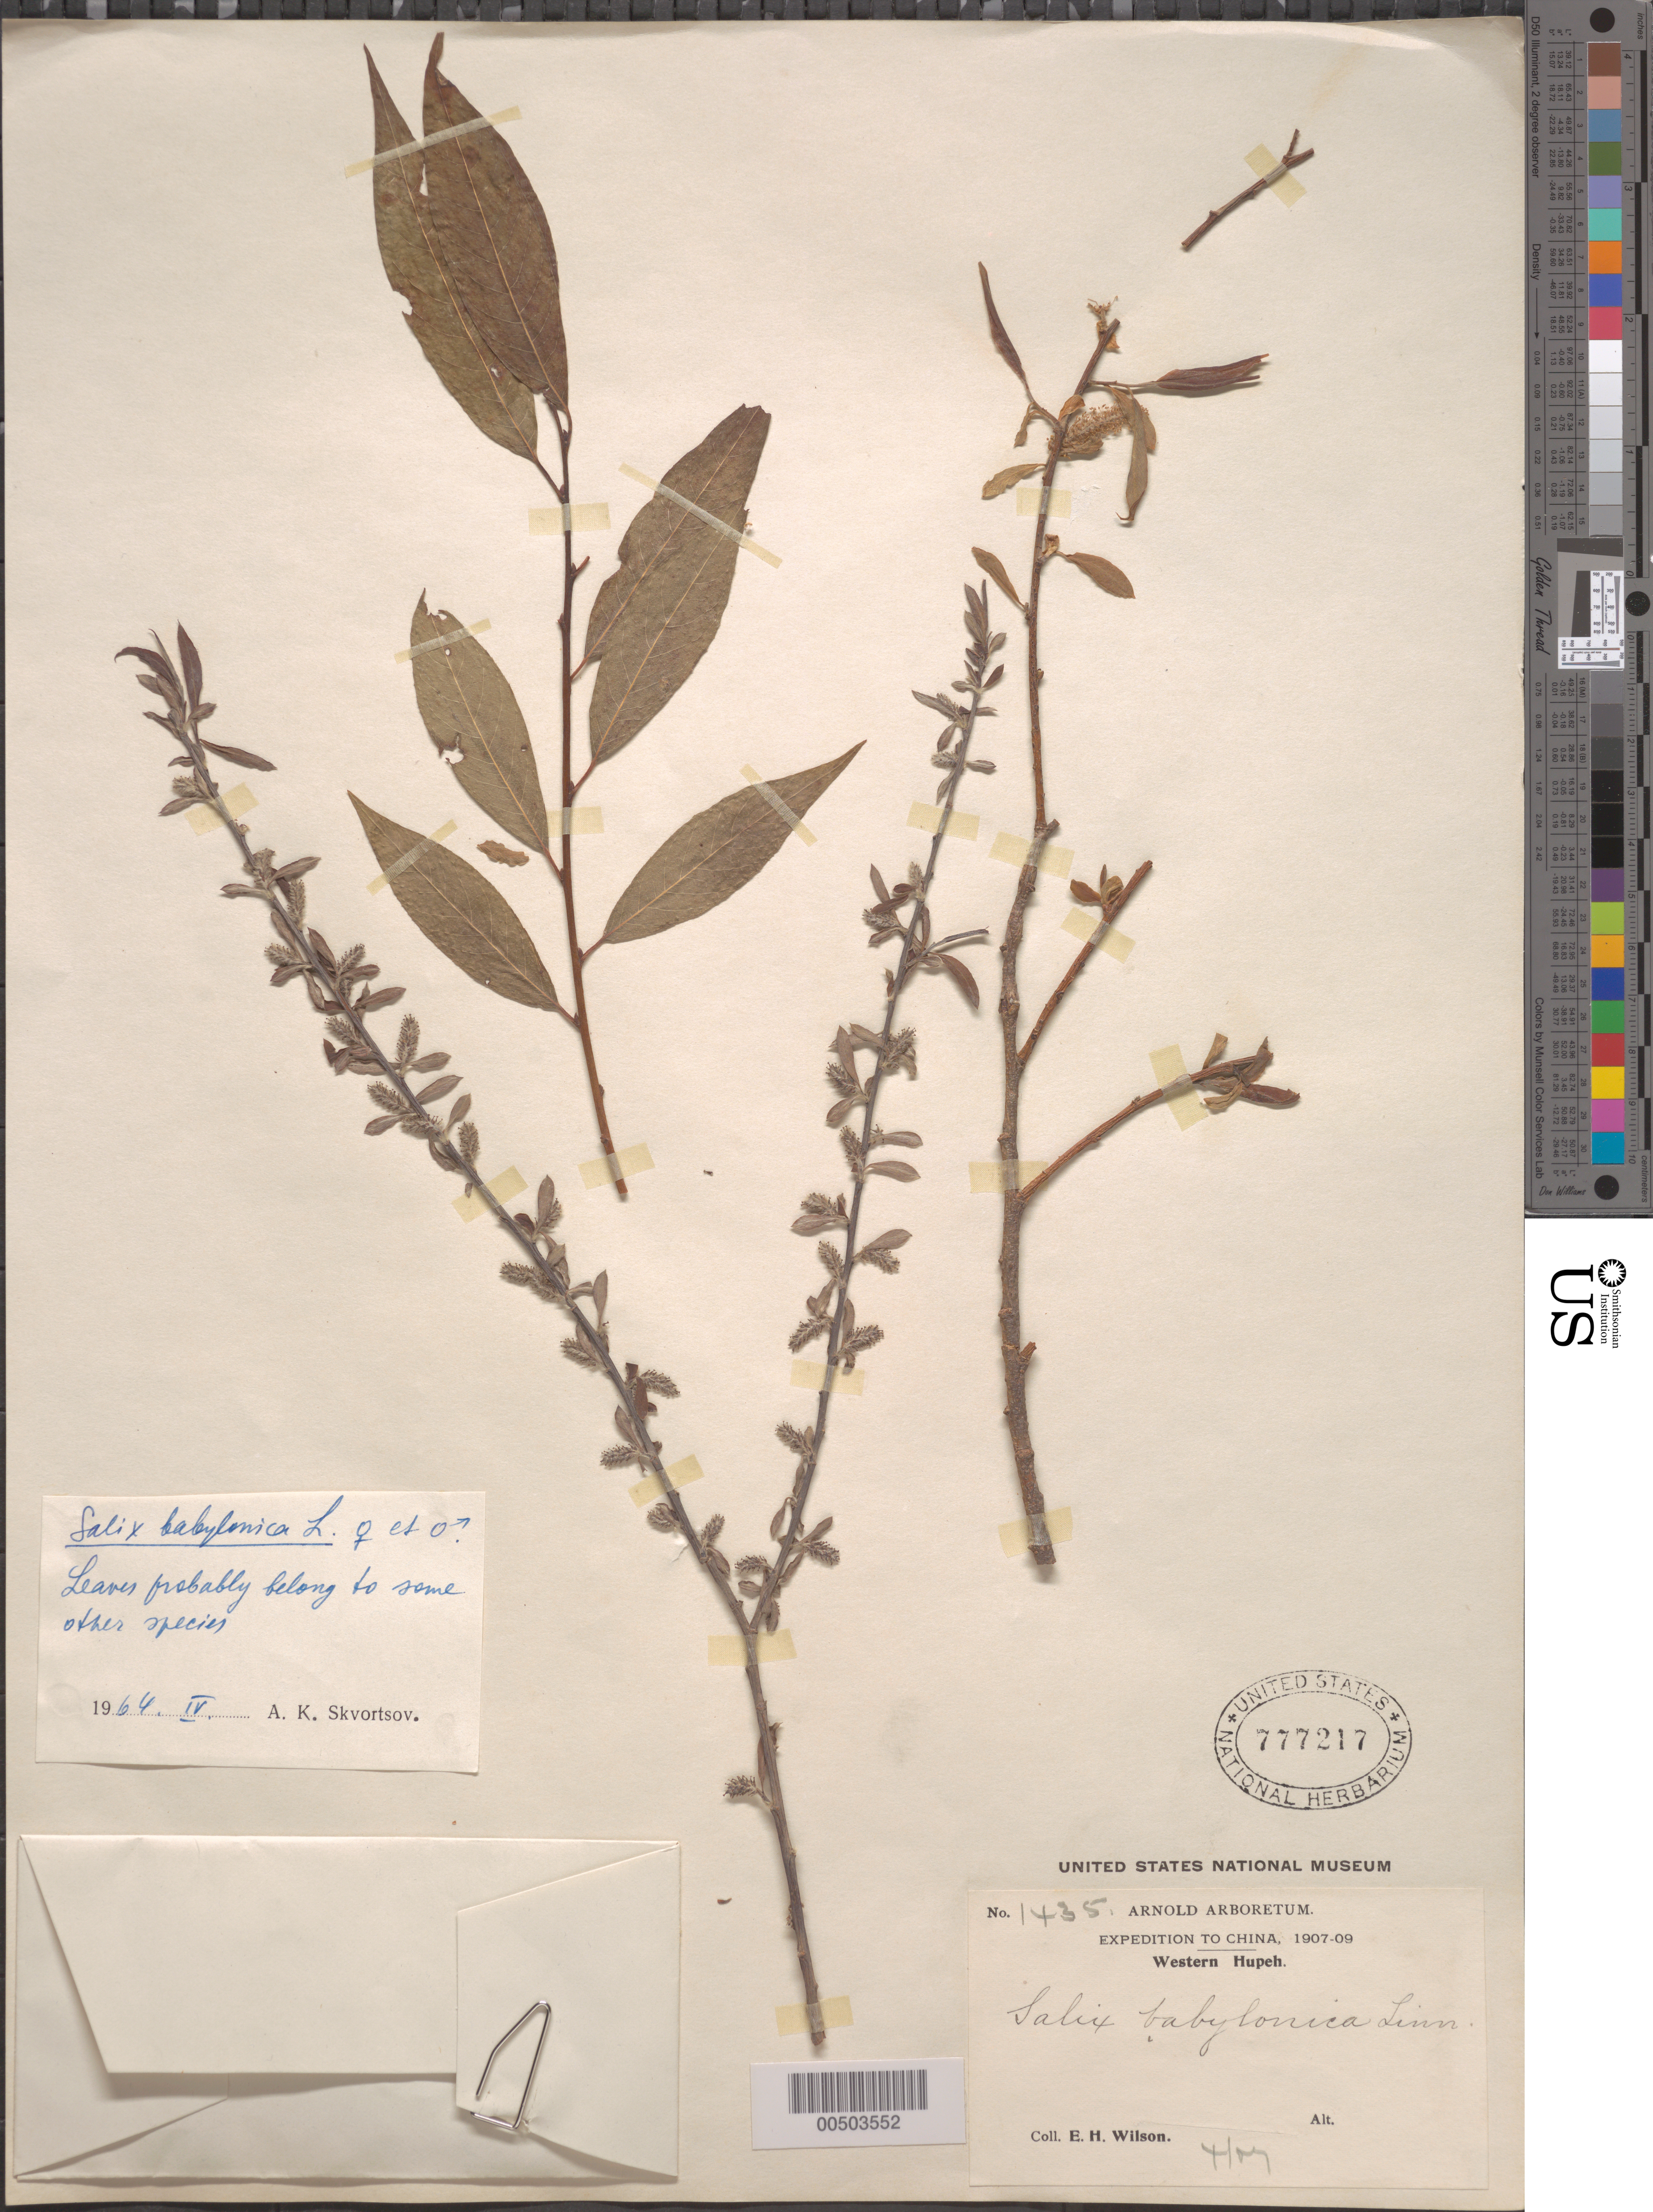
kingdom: Plantae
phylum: Tracheophyta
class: Magnoliopsida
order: Malpighiales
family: Salicaceae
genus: Salix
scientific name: Salix babylonica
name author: L.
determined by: Merrill, Elmer D.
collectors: E. H. Wilson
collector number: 1435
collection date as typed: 1907 to -- --- 1909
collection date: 1907/1909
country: China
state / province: Hubei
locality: Western Hupeh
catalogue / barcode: US 777217